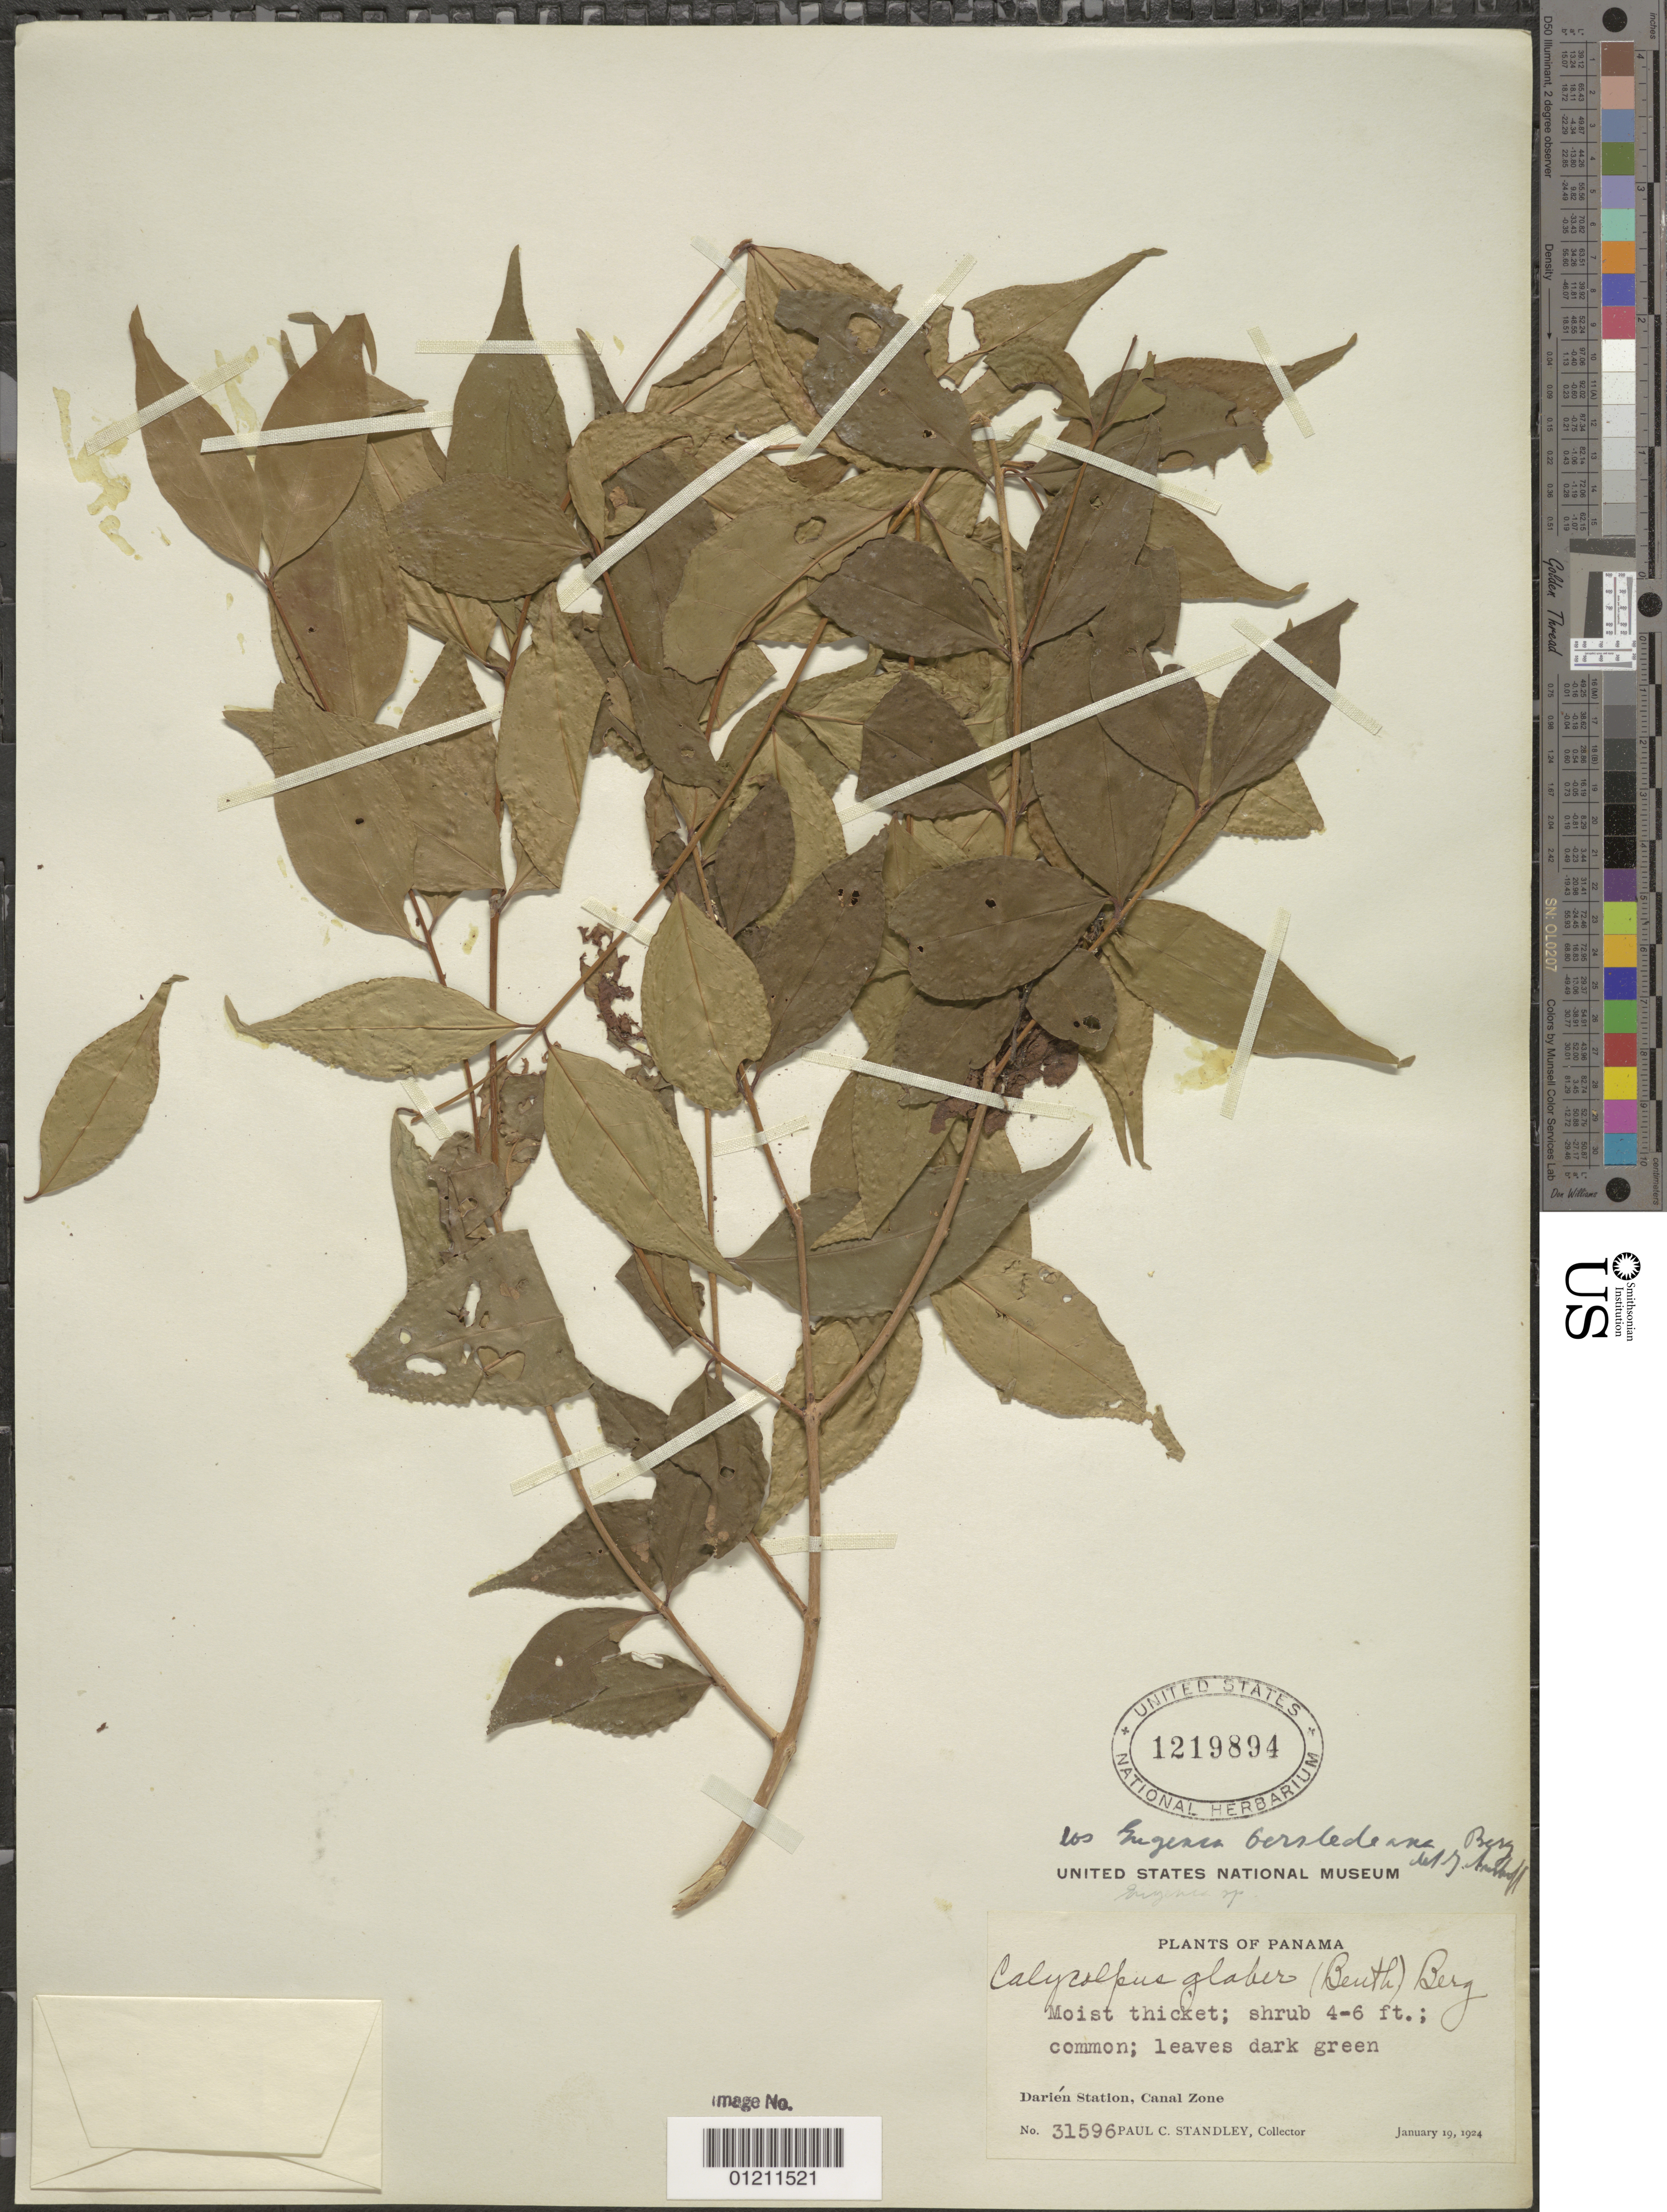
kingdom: Plantae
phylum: Tracheophyta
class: Magnoliopsida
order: Myrtales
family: Myrtaceae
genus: Eugenia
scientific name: Eugenia oerstediana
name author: O. Berg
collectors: P. C. Standley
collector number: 31596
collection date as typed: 19 Jan 1924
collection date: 1924-01-19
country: Panama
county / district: Canal Zone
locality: Darién Station.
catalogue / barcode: US 1219894